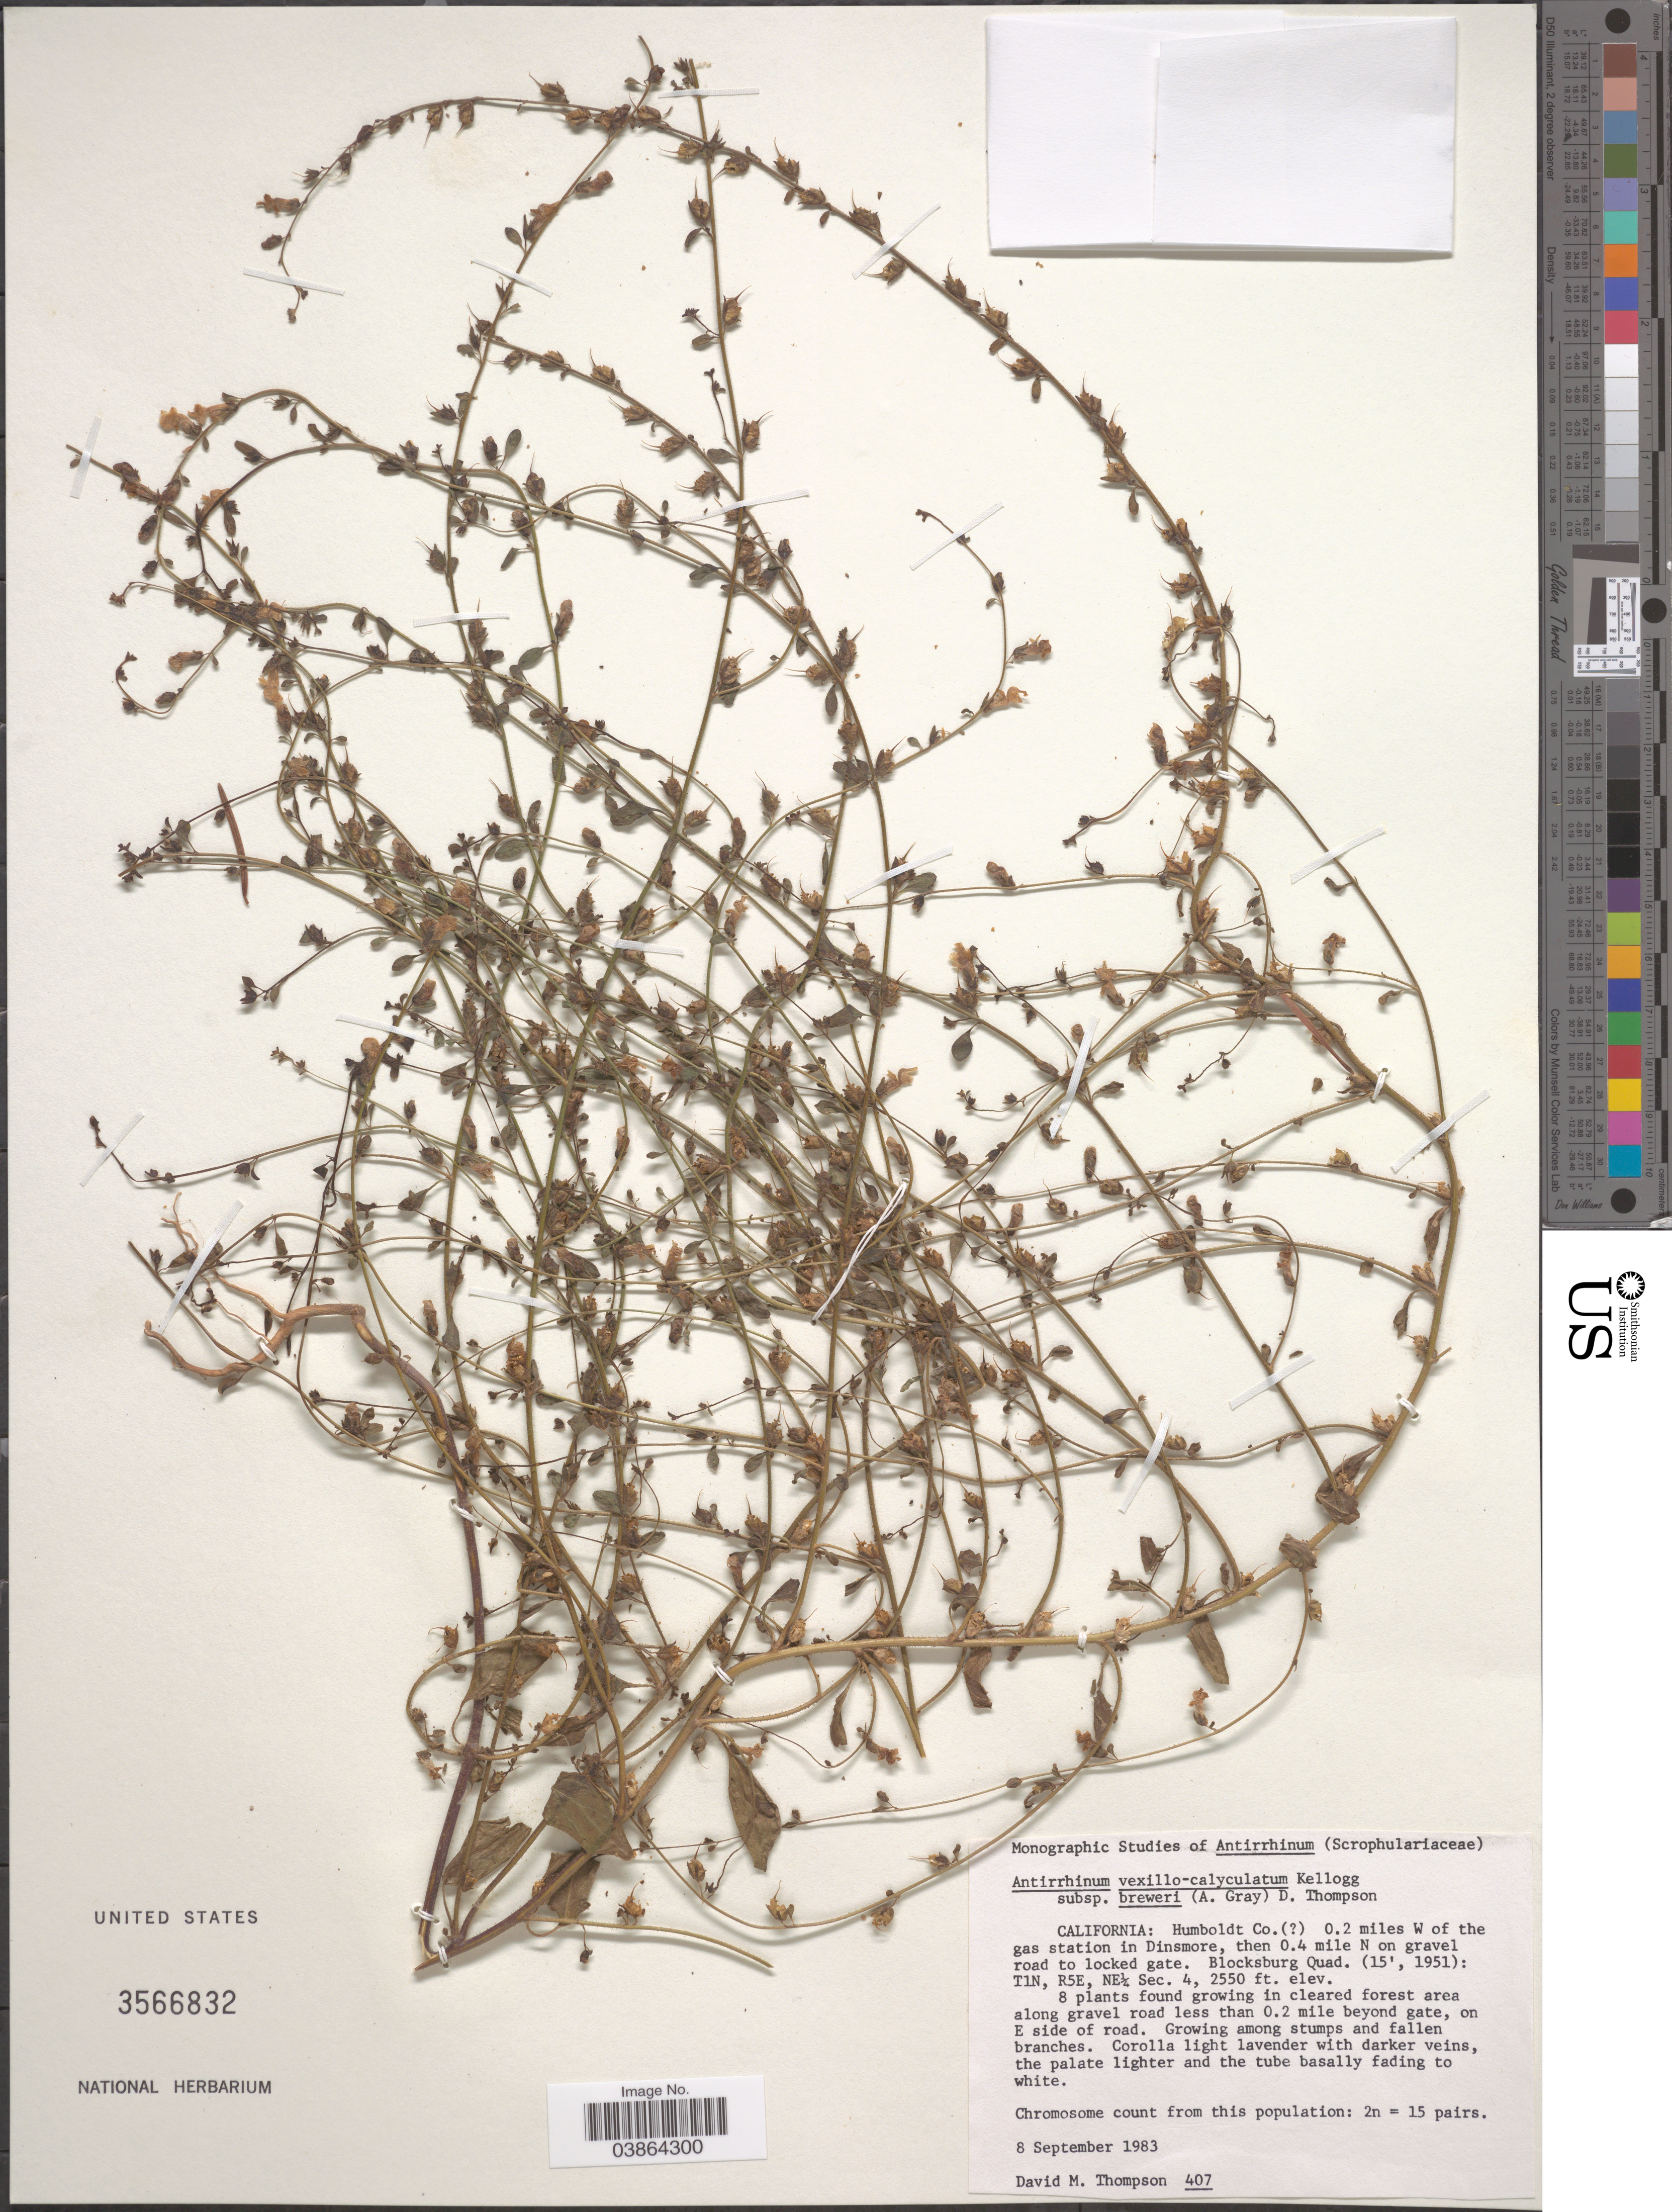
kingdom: Plantae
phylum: Tracheophyta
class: Magnoliopsida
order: Lamiales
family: Plantaginaceae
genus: Sairocarpus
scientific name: Sairocarpus vexillocalyculatus subsp. breweri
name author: (A. Gray) Barringer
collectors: D. M. Thompson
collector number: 407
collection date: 1983-09-08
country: United States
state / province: California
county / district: Humboldt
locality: Humboldt Co.( [unsure placement]) 0.2 miles W of the gas station in Dinsmore, then 0.4 mile N on gravel road to locked gate. Blocksburg Quad. (15', 1951): T1N, R5E, NE¼ Sec. 4.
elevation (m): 777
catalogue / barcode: US 3566832